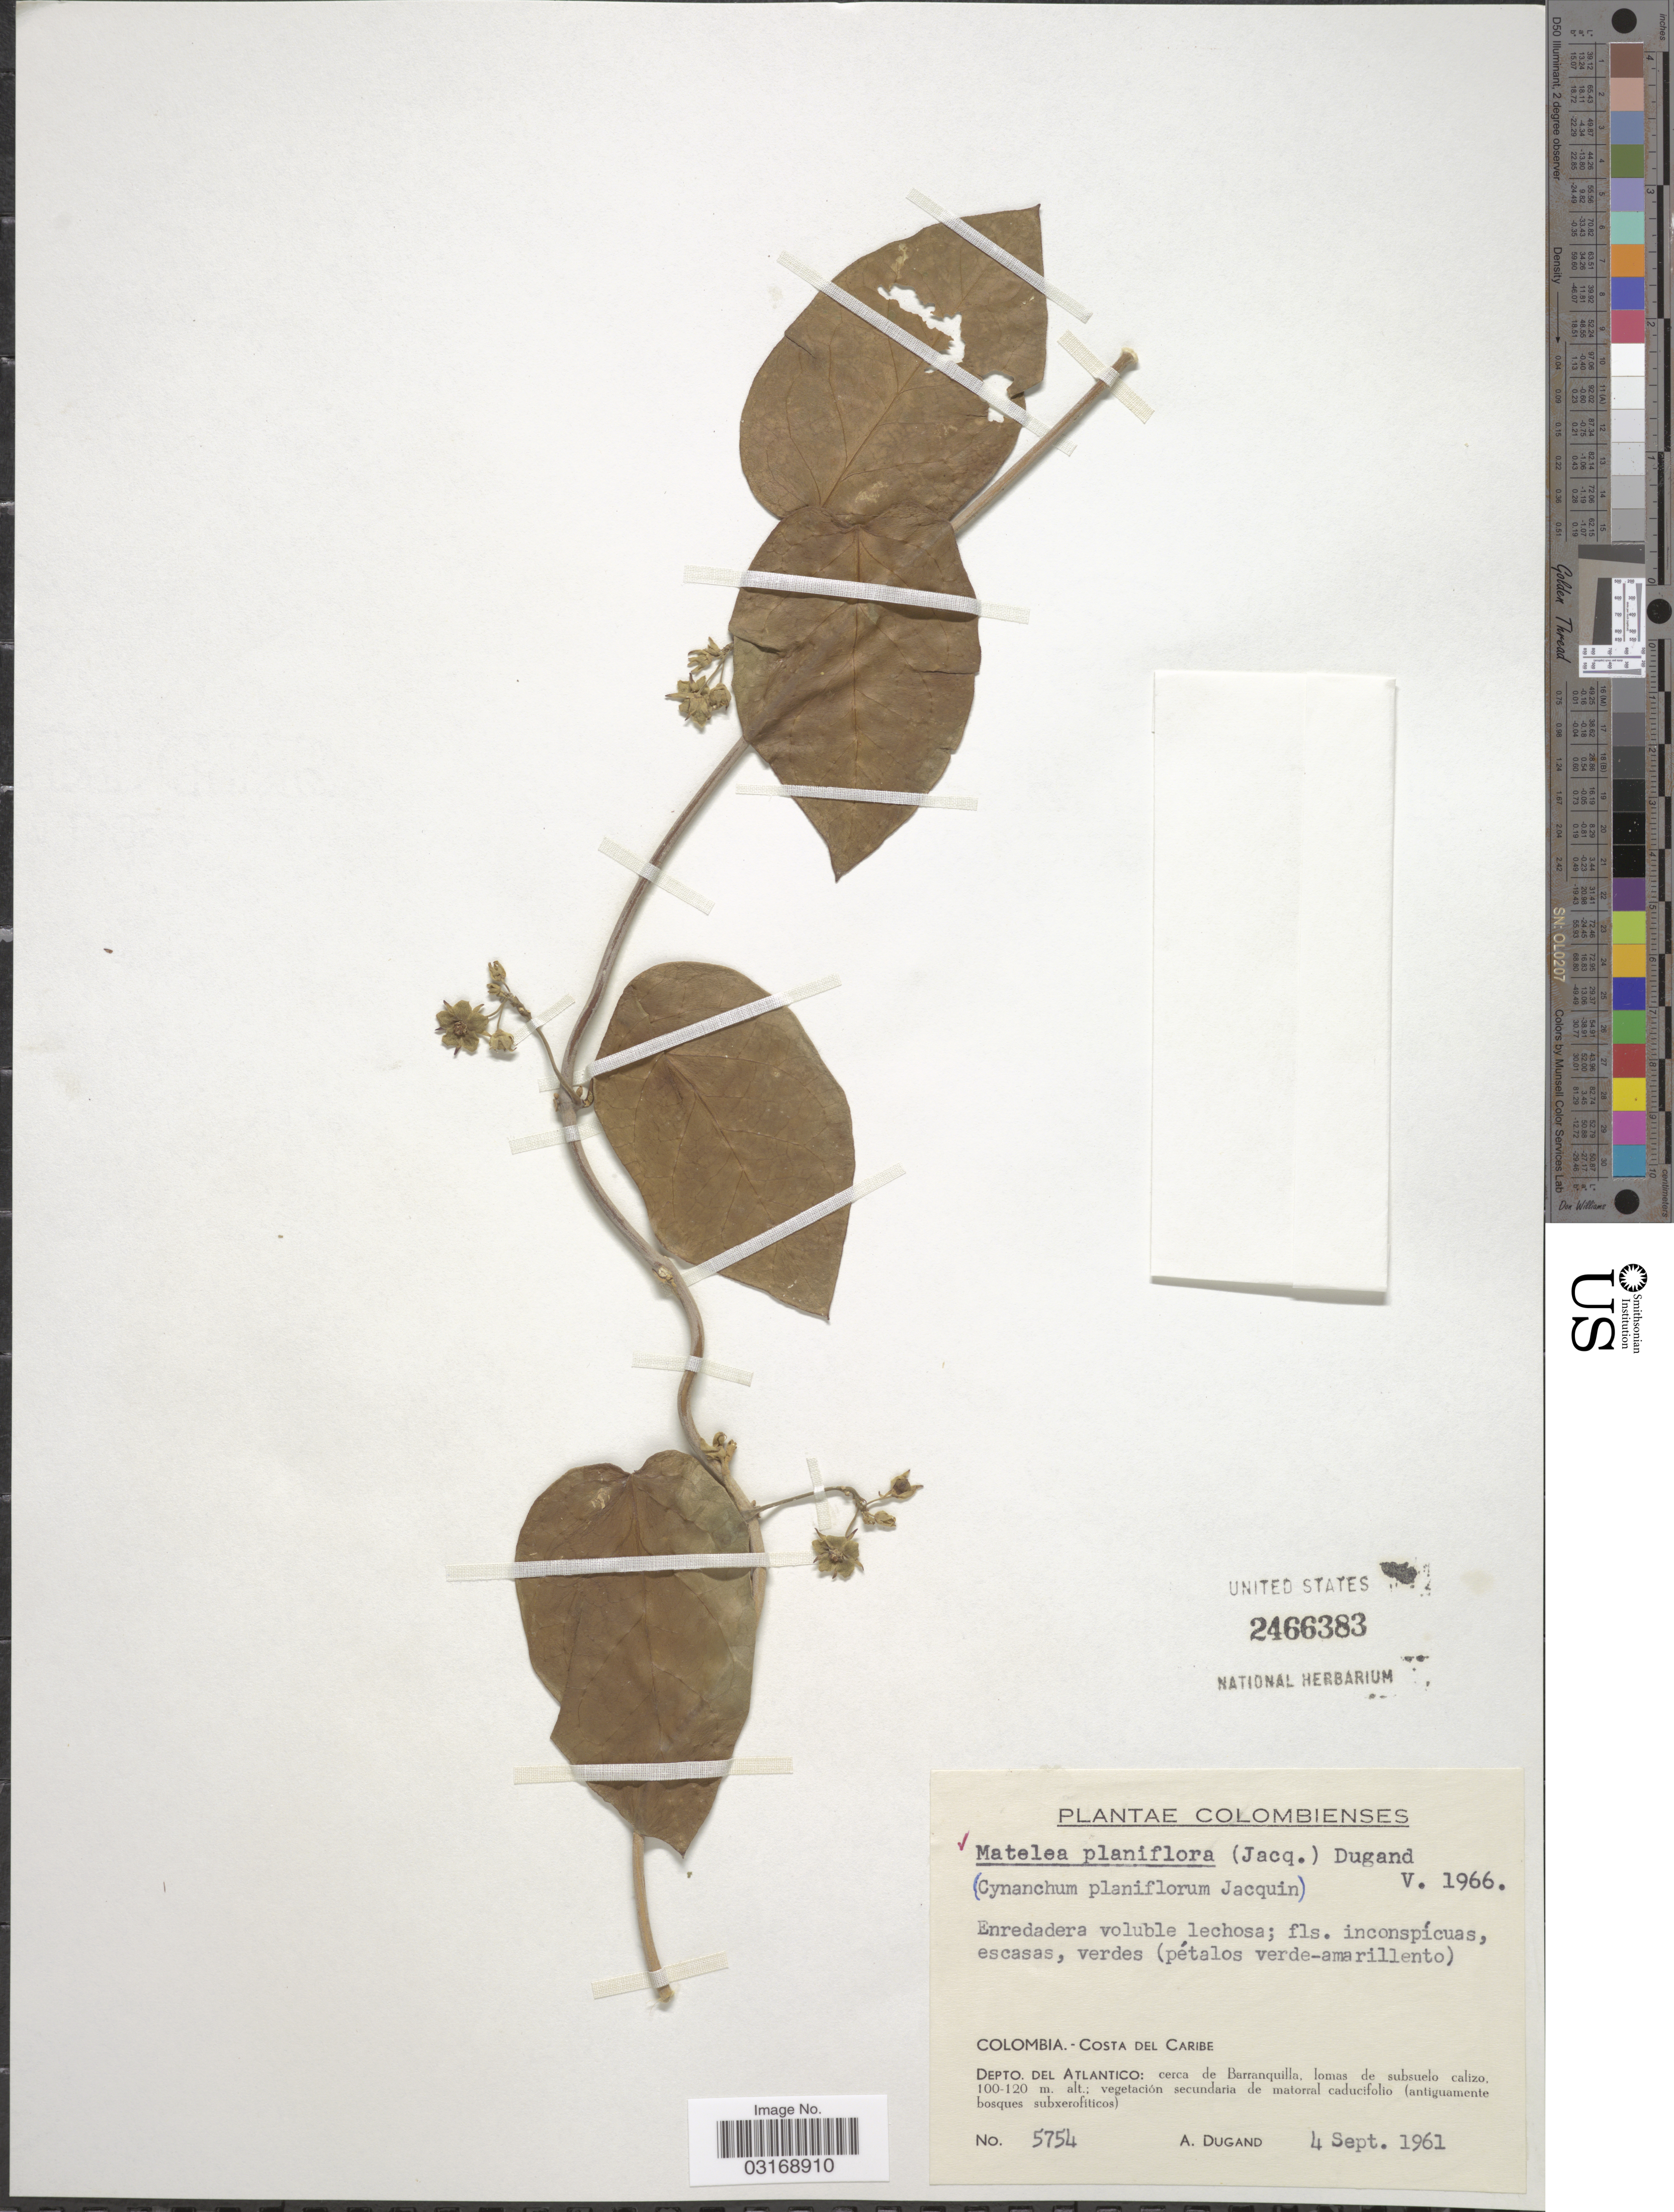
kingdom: Plantae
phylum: Tracheophyta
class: Magnoliopsida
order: Gentianales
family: Apocynaceae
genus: Matelea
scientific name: Matelea planiflora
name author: (Jacq.) Dugand G.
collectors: A. Dugand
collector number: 5754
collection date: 1961-09-04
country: Colombia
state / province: Atlántico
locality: Costa del Caribe. Depto. del Atlantico: cerca de Barranquilla.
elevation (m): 100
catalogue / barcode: US 2466383